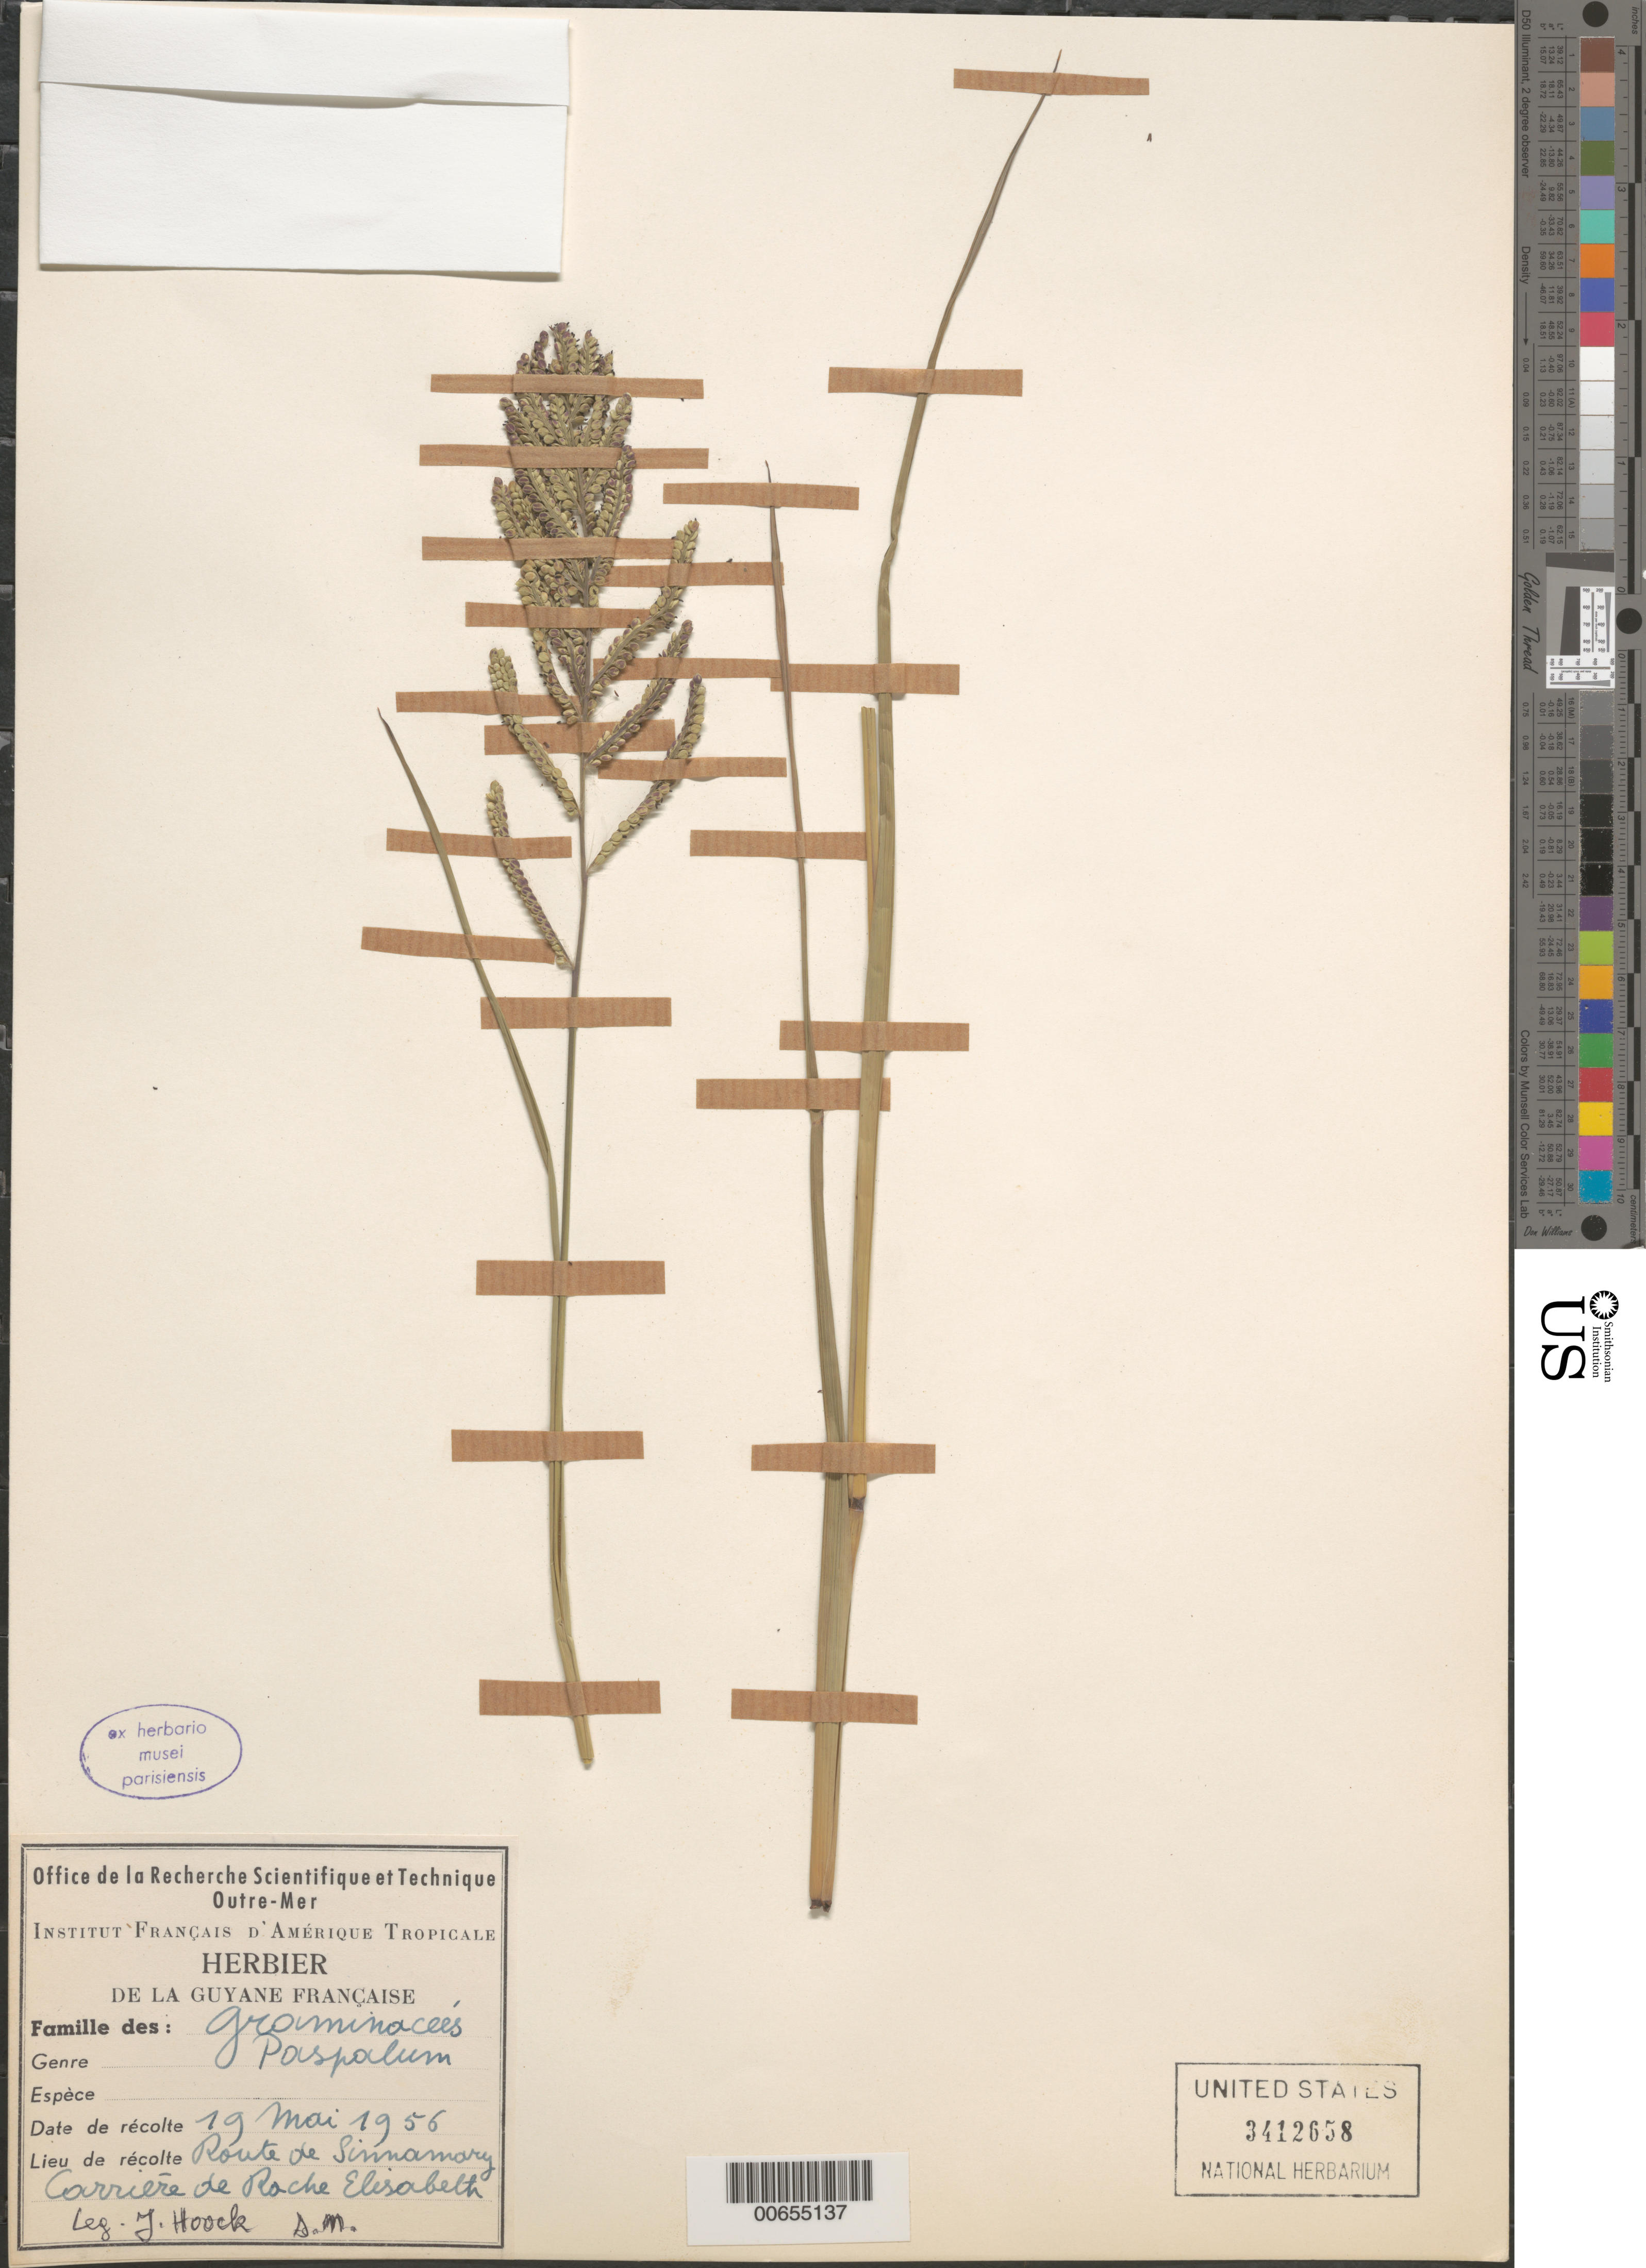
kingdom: Plantae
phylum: Tracheophyta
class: Liliopsida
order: Poales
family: Poaceae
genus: Paspalum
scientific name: Paspalum sp.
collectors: J. Hoock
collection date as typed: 19-May-56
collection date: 1956-05-19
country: French Guiana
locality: Route de Sinnamary, carrierè de Roche Elisabeth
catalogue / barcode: US 3412658